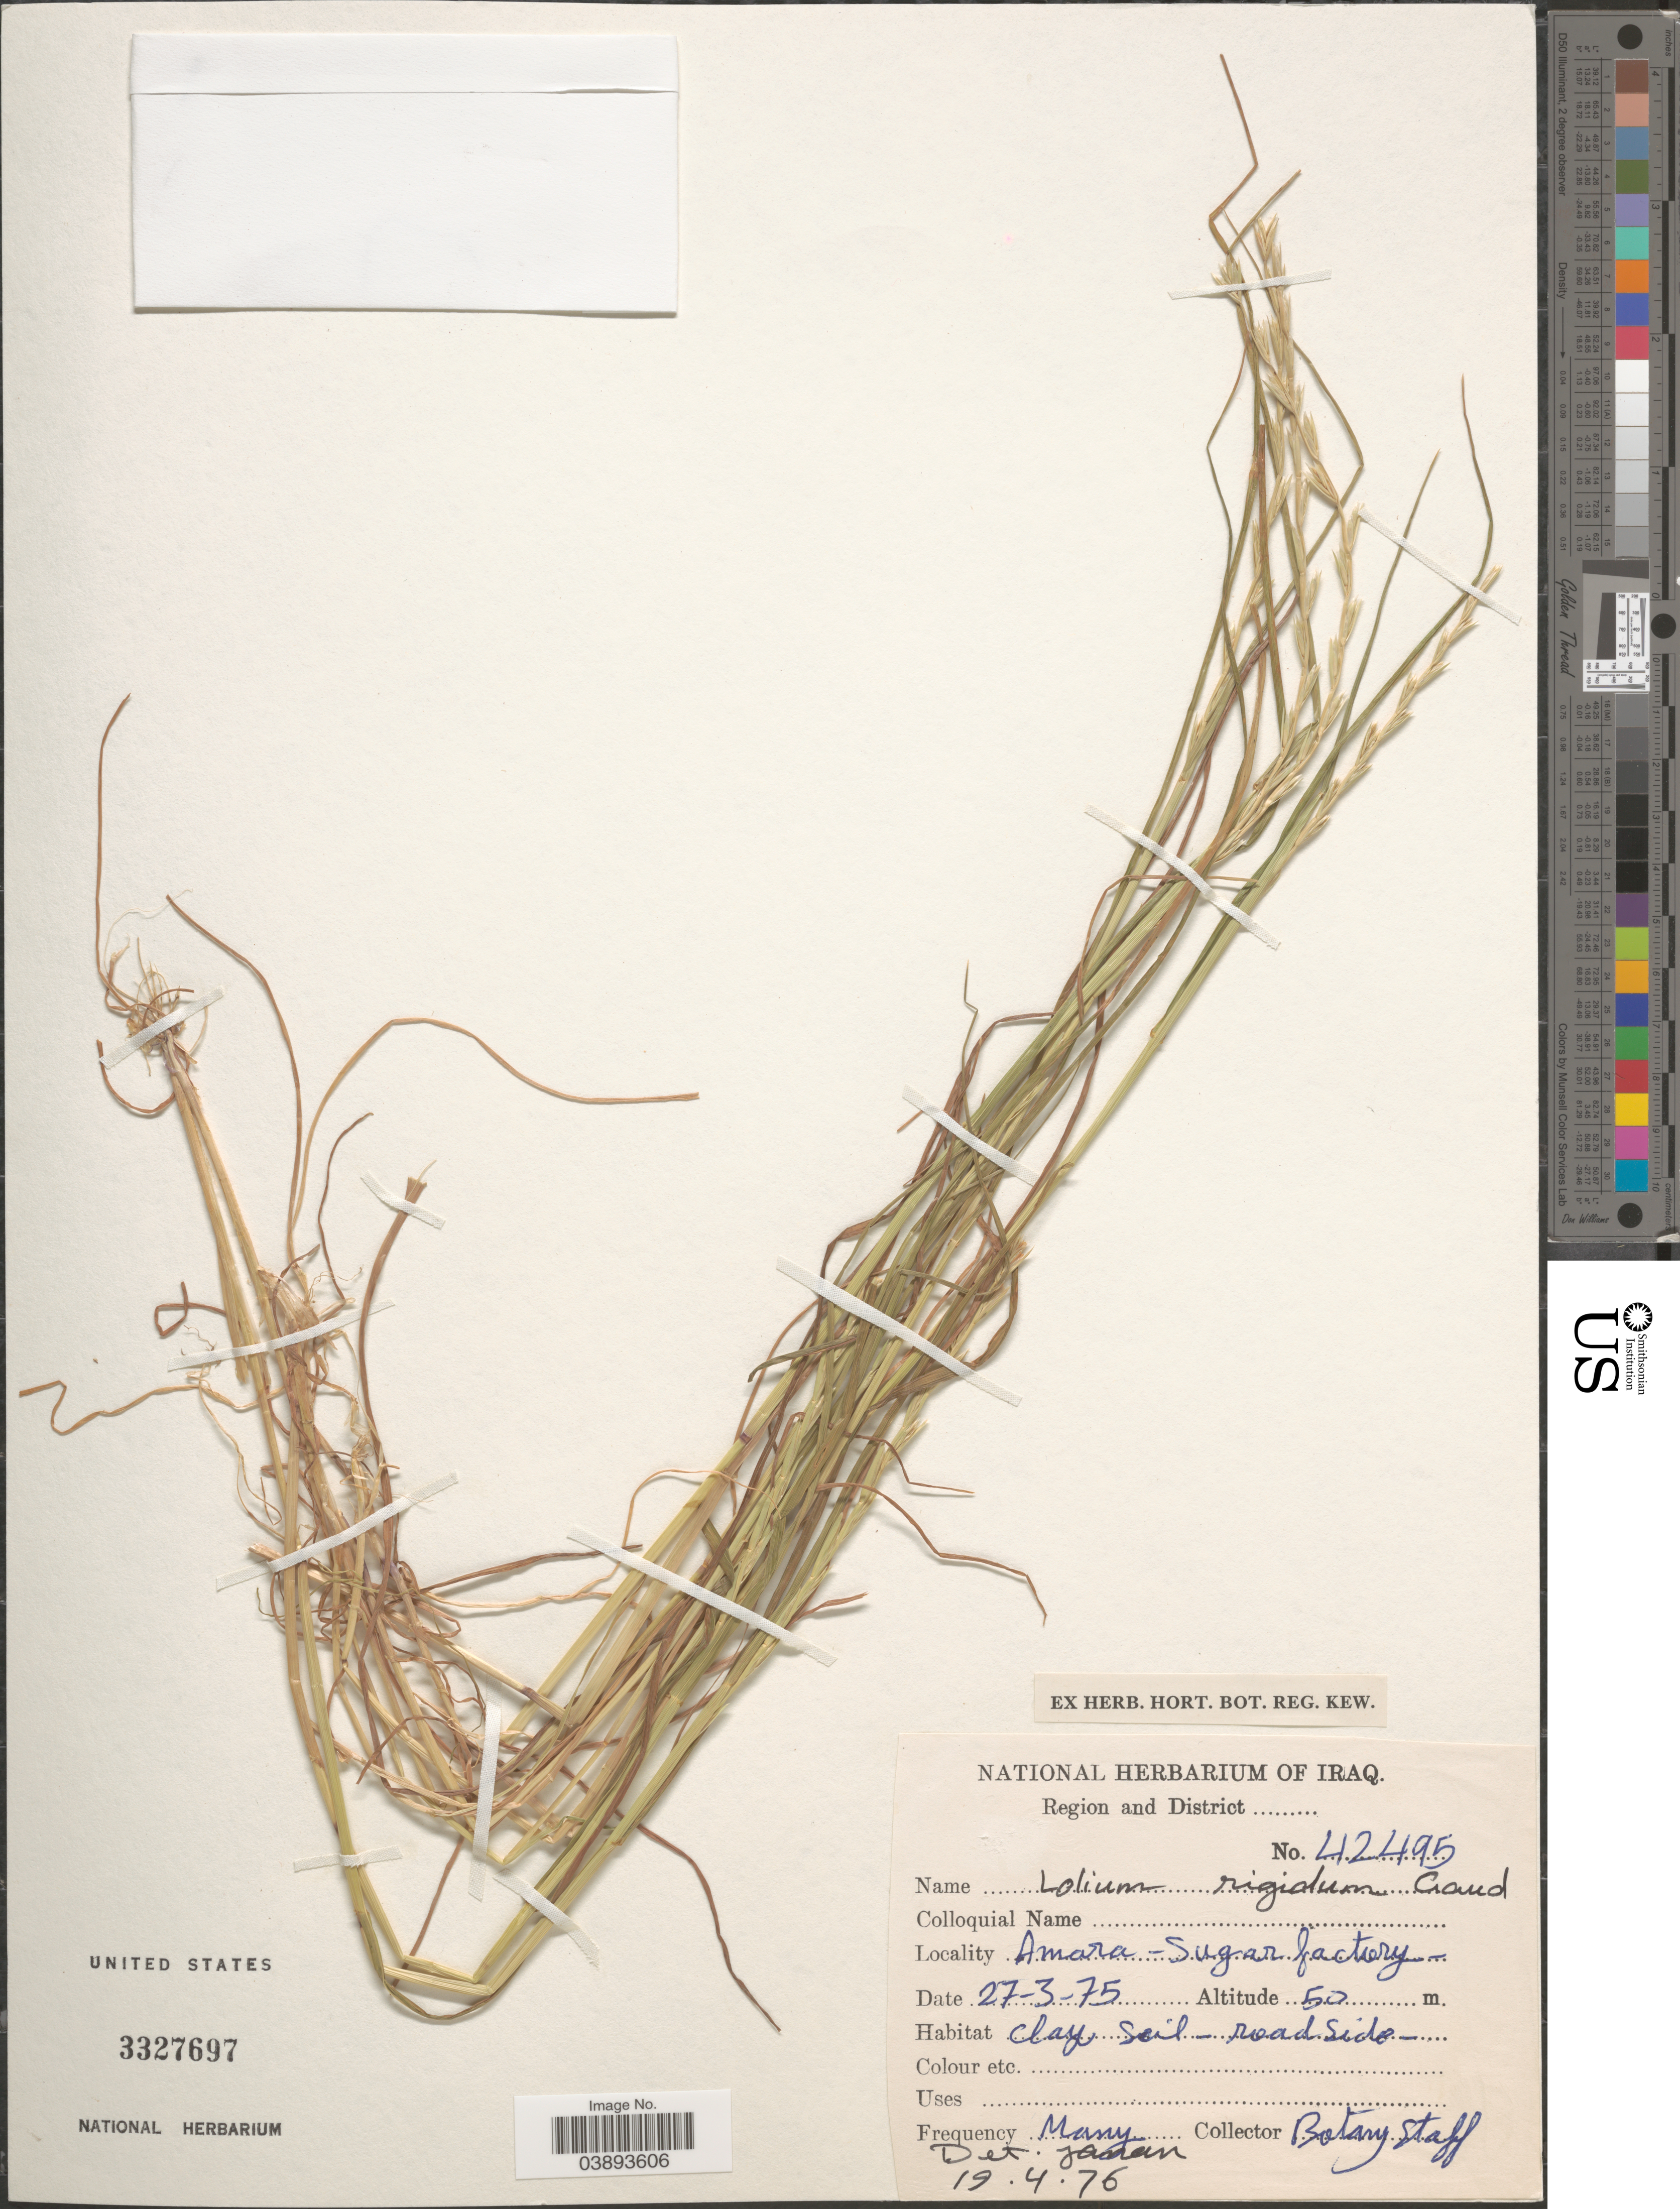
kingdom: Plantae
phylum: Tracheophyta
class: Liliopsida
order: Poales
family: Poaceae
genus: Lolium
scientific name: Lolium rigidum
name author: Gaudin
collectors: Botany Staff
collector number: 42495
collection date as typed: Transcribed d/m/y: 27/3/75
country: Iraq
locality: Amara- Sugar factory.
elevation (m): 50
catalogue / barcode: US 3327697